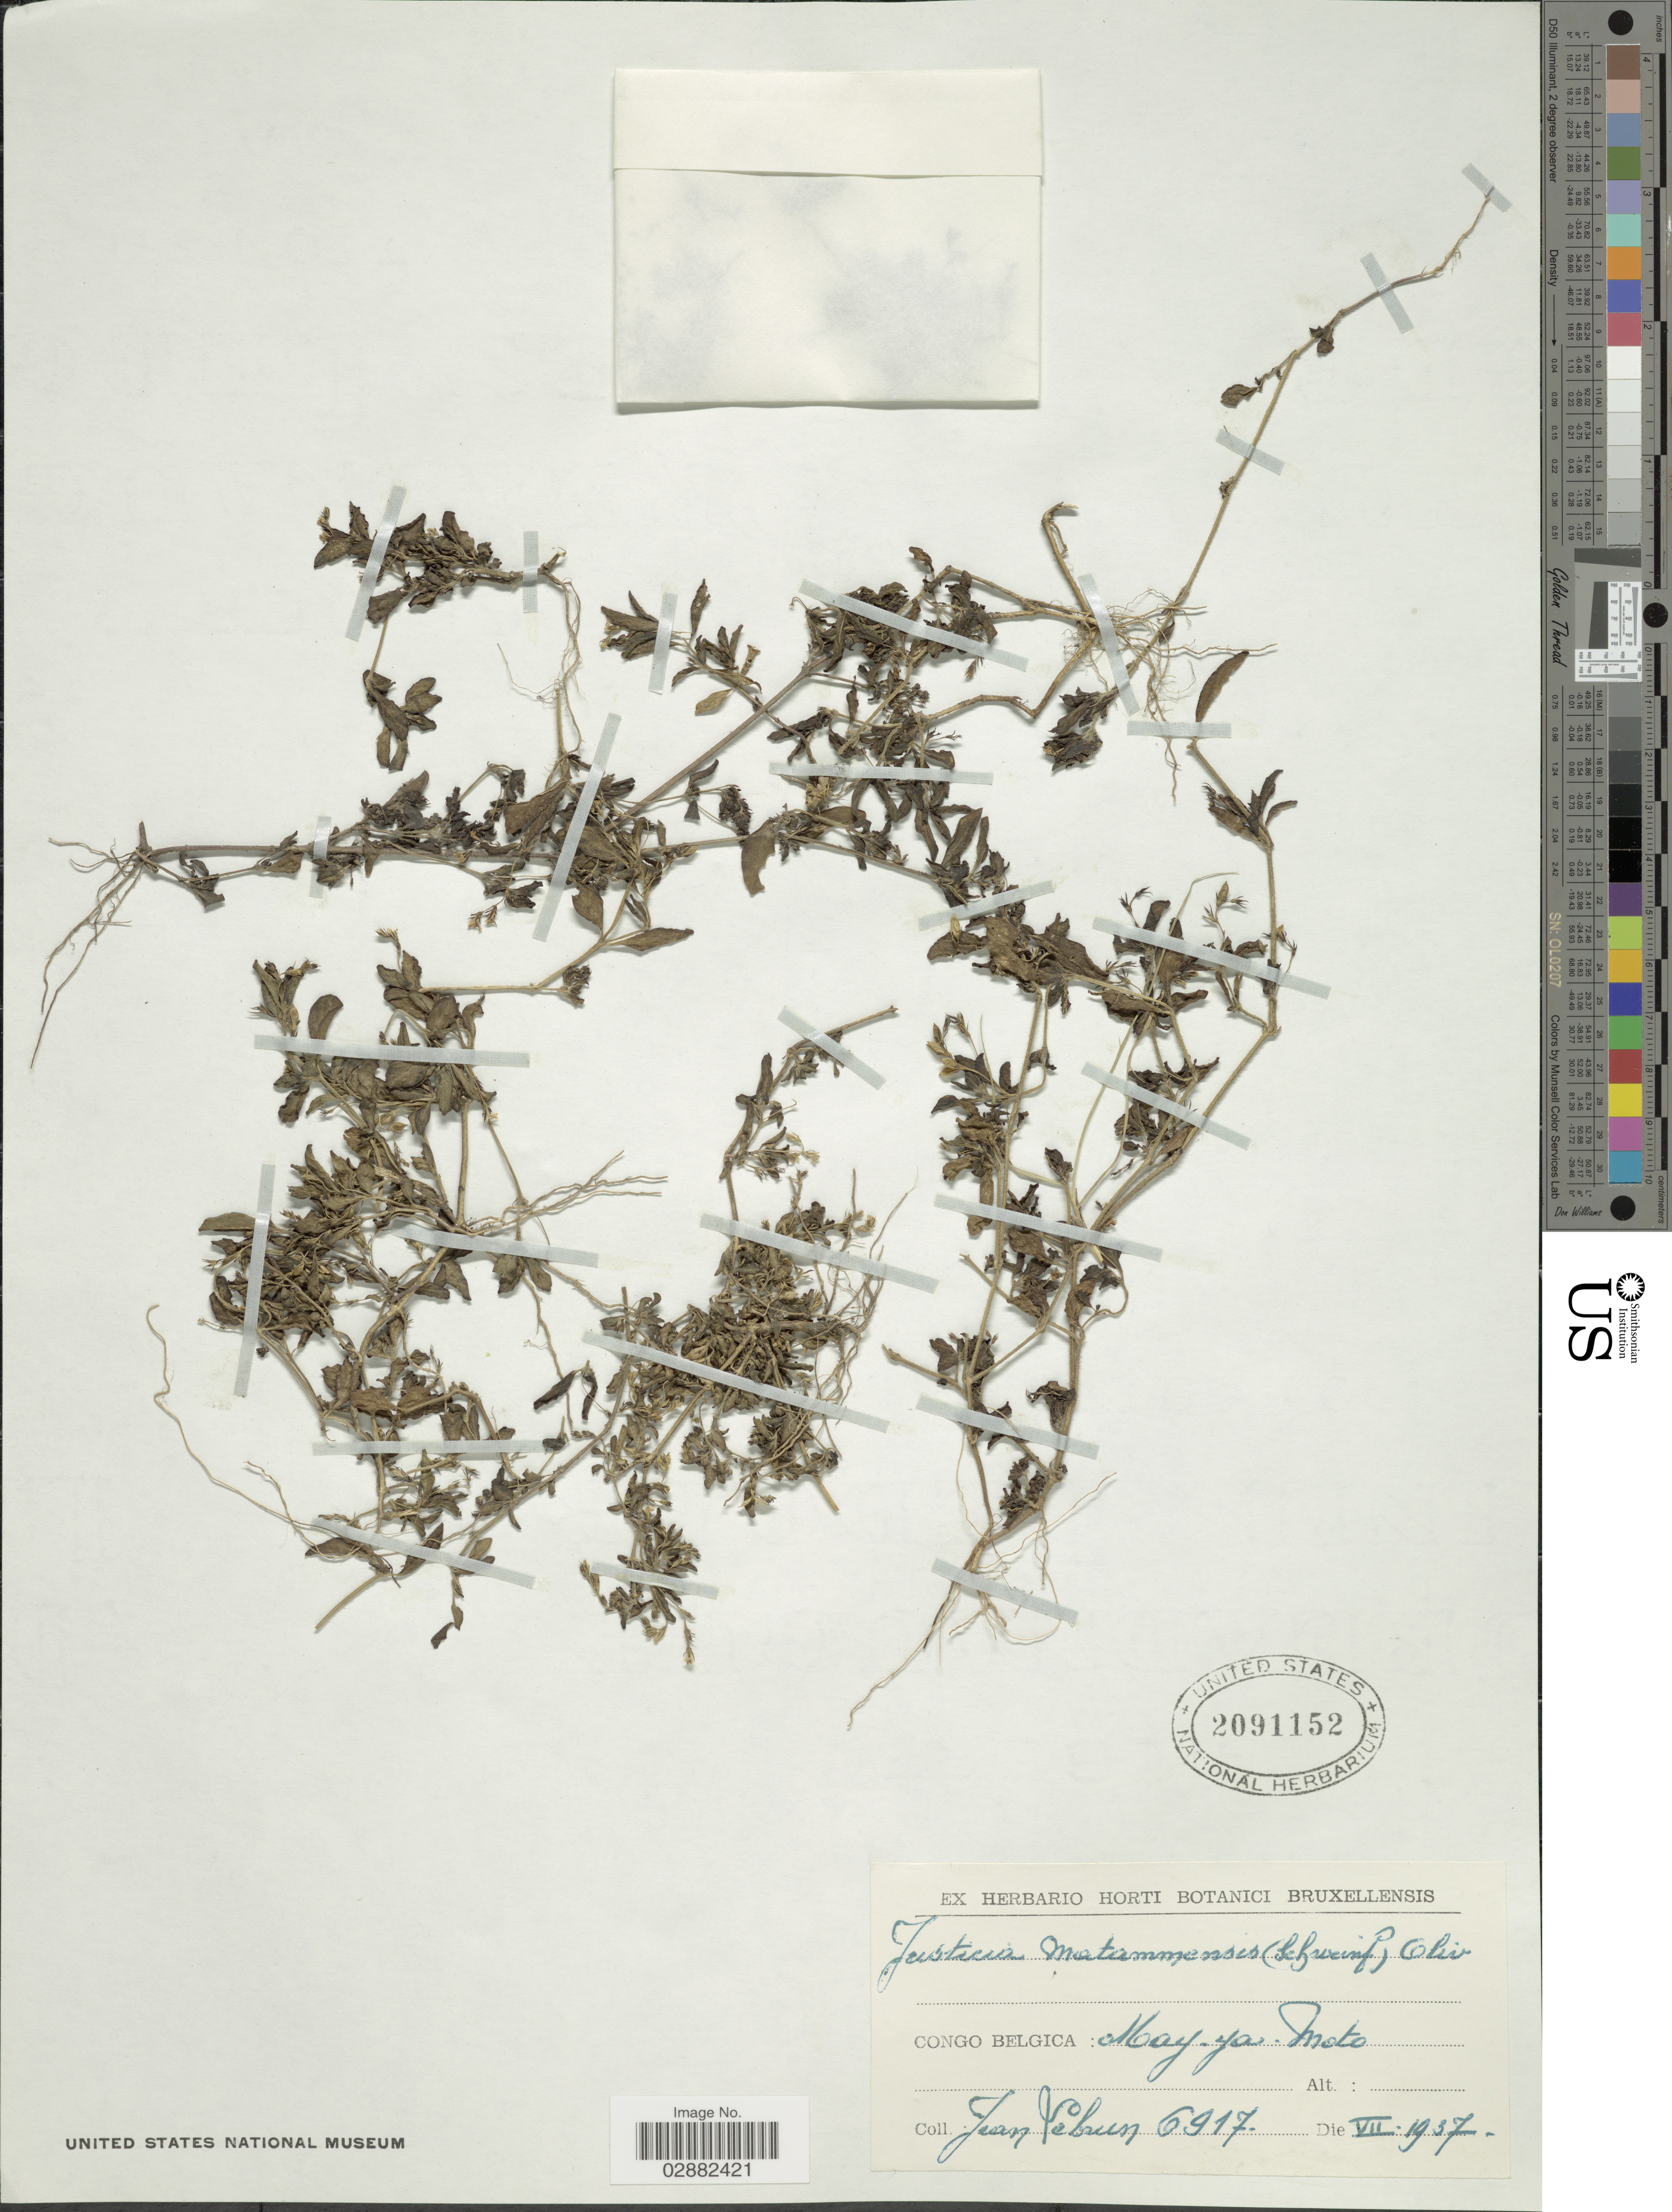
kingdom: Plantae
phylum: Tracheophyta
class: Magnoliopsida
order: Lamiales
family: Acanthaceae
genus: Justicia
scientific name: Justicia matammensis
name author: (Schweinf.) Oliv.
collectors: J. A. Lebrun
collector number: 6917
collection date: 1937-07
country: Congo, Democratic Republic of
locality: Congo Belgica: May-ya-moto.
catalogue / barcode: US 2091152